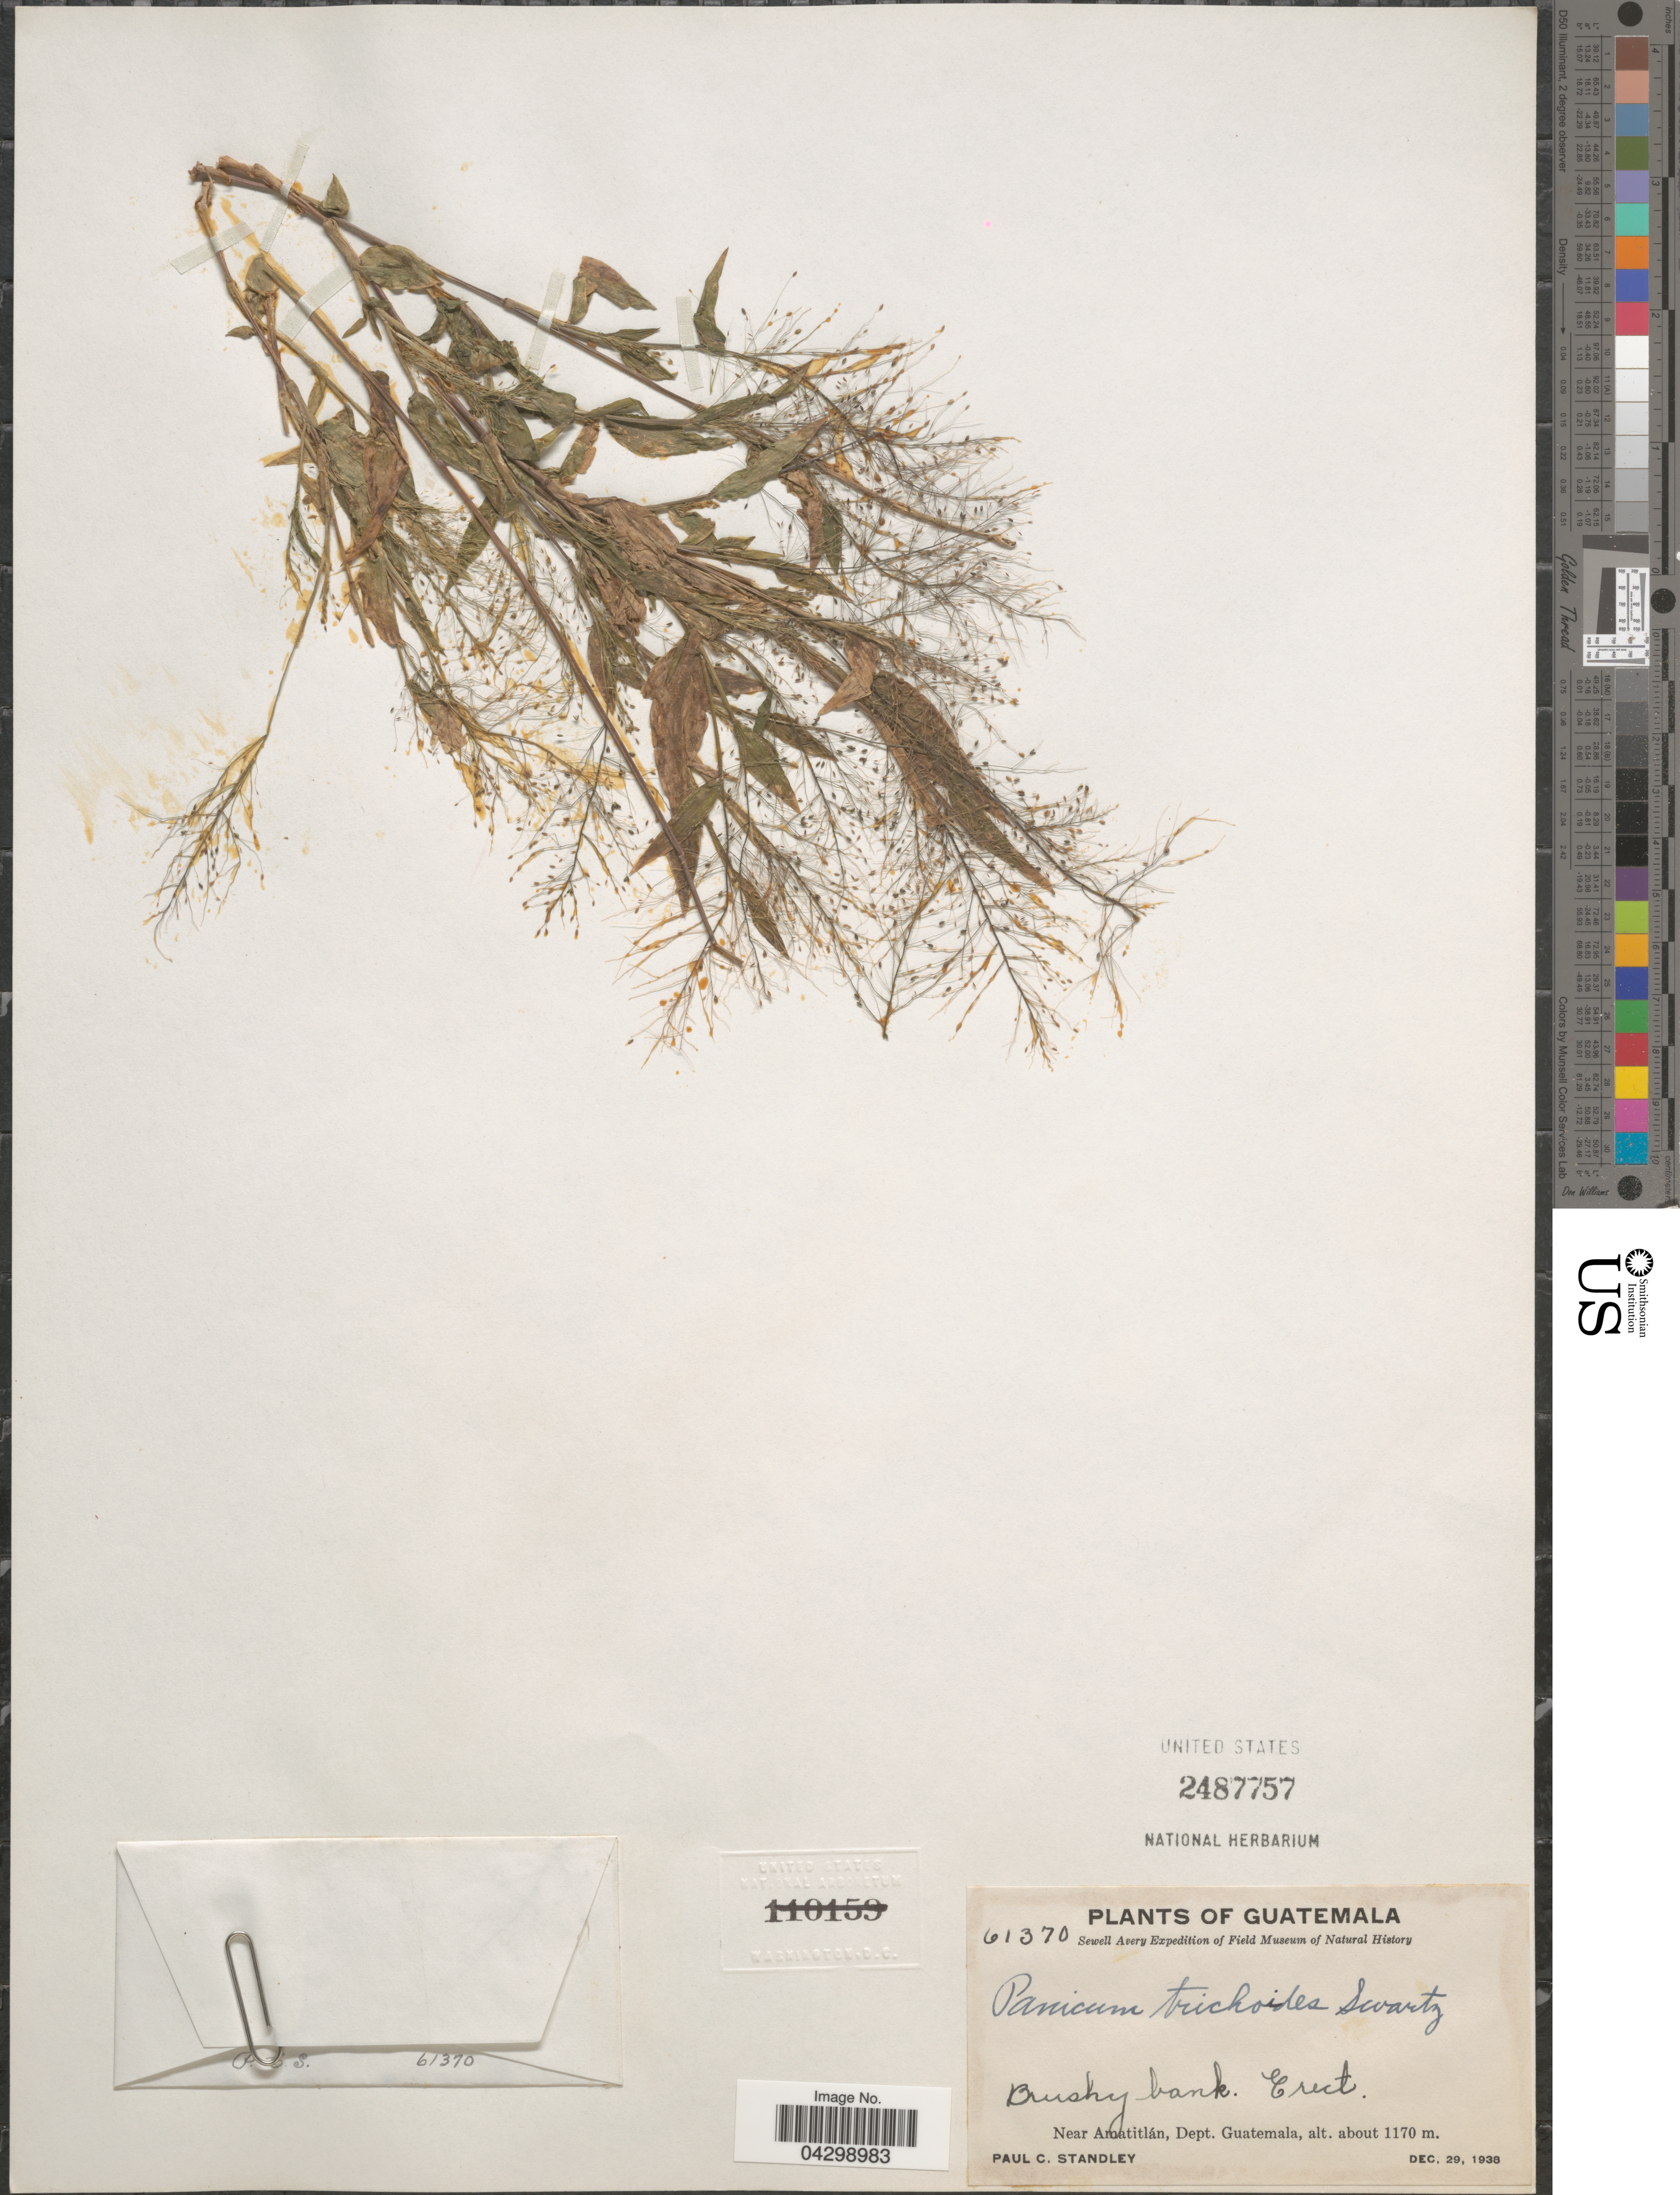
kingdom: Plantae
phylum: Tracheophyta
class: Liliopsida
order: Poales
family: Poaceae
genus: Panicum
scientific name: Panicum trichoides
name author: Sw.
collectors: P. C. Standley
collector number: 61370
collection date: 1938-12-29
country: Guatemala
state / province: Guatemala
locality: Sewell Avery Expedition. Brushy bank. Near Amatitlán, Dept. Guatemala.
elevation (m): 1170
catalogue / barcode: US 2487757